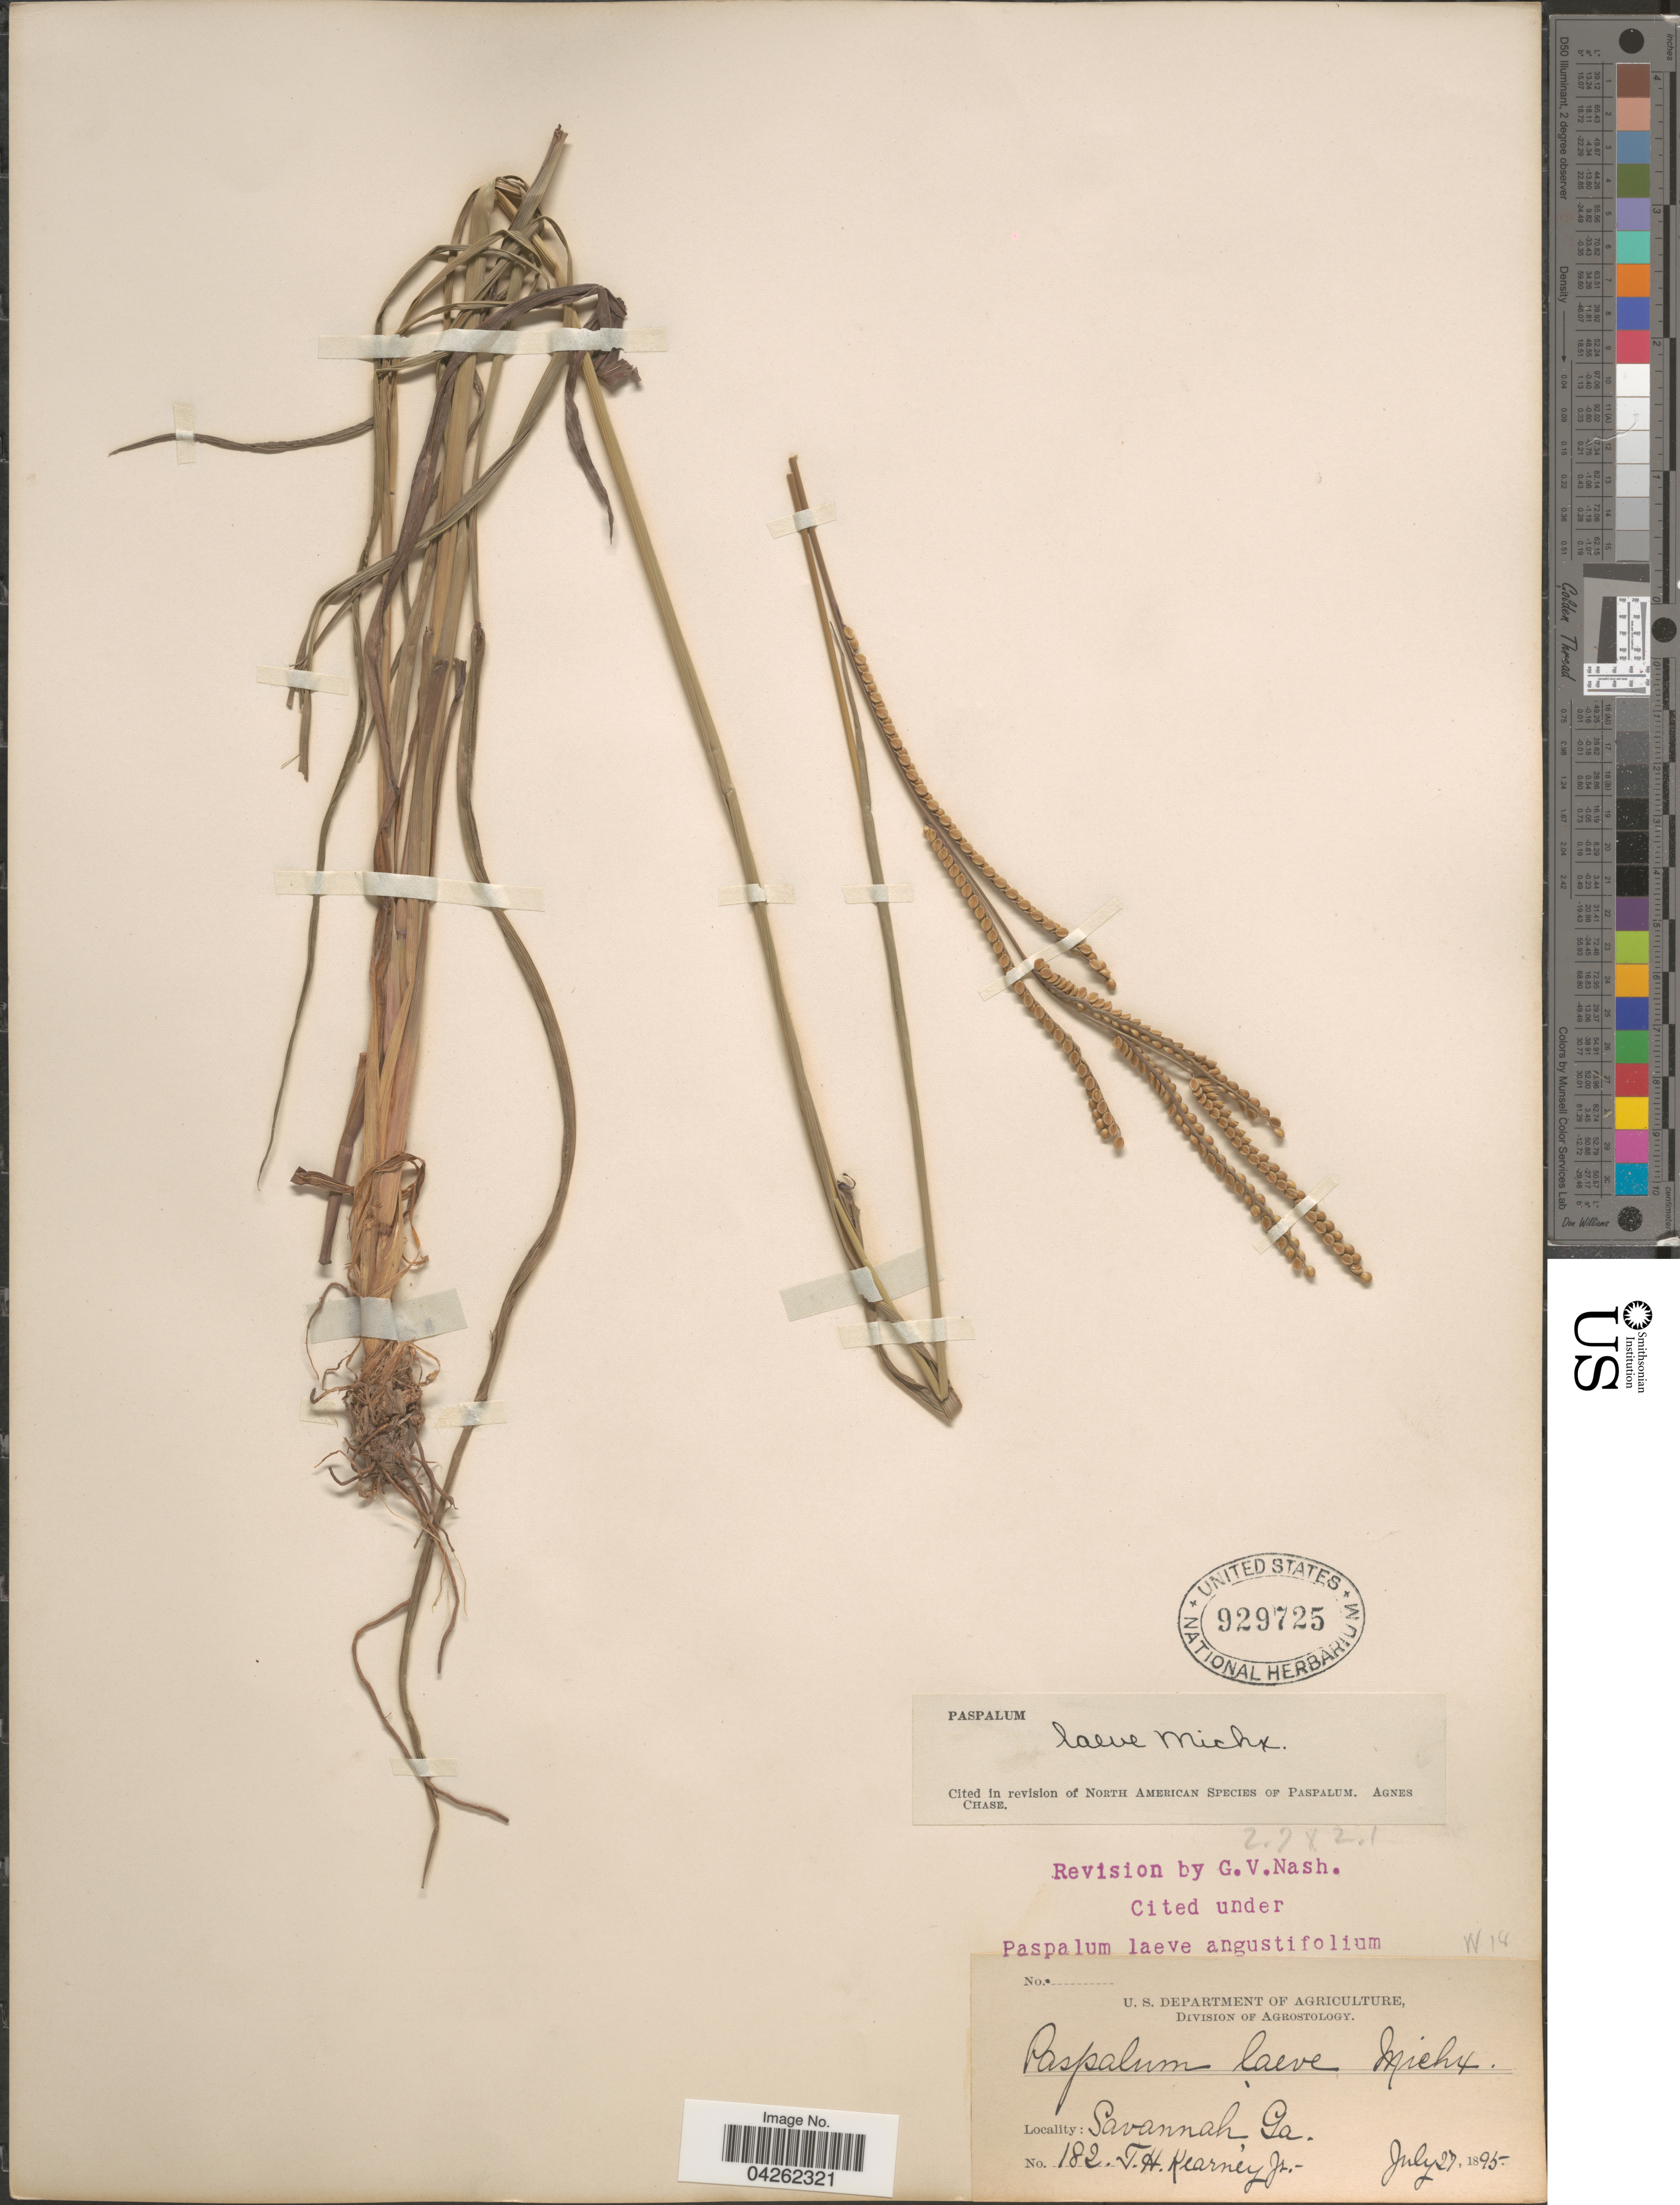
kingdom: Plantae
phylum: Tracheophyta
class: Liliopsida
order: Poales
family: Poaceae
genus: Paspalum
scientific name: Paspalum laeve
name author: Michx.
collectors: T. H. Kearney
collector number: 182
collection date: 1895-07-27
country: United States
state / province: Georgia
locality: Savannah.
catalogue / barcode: US 929725